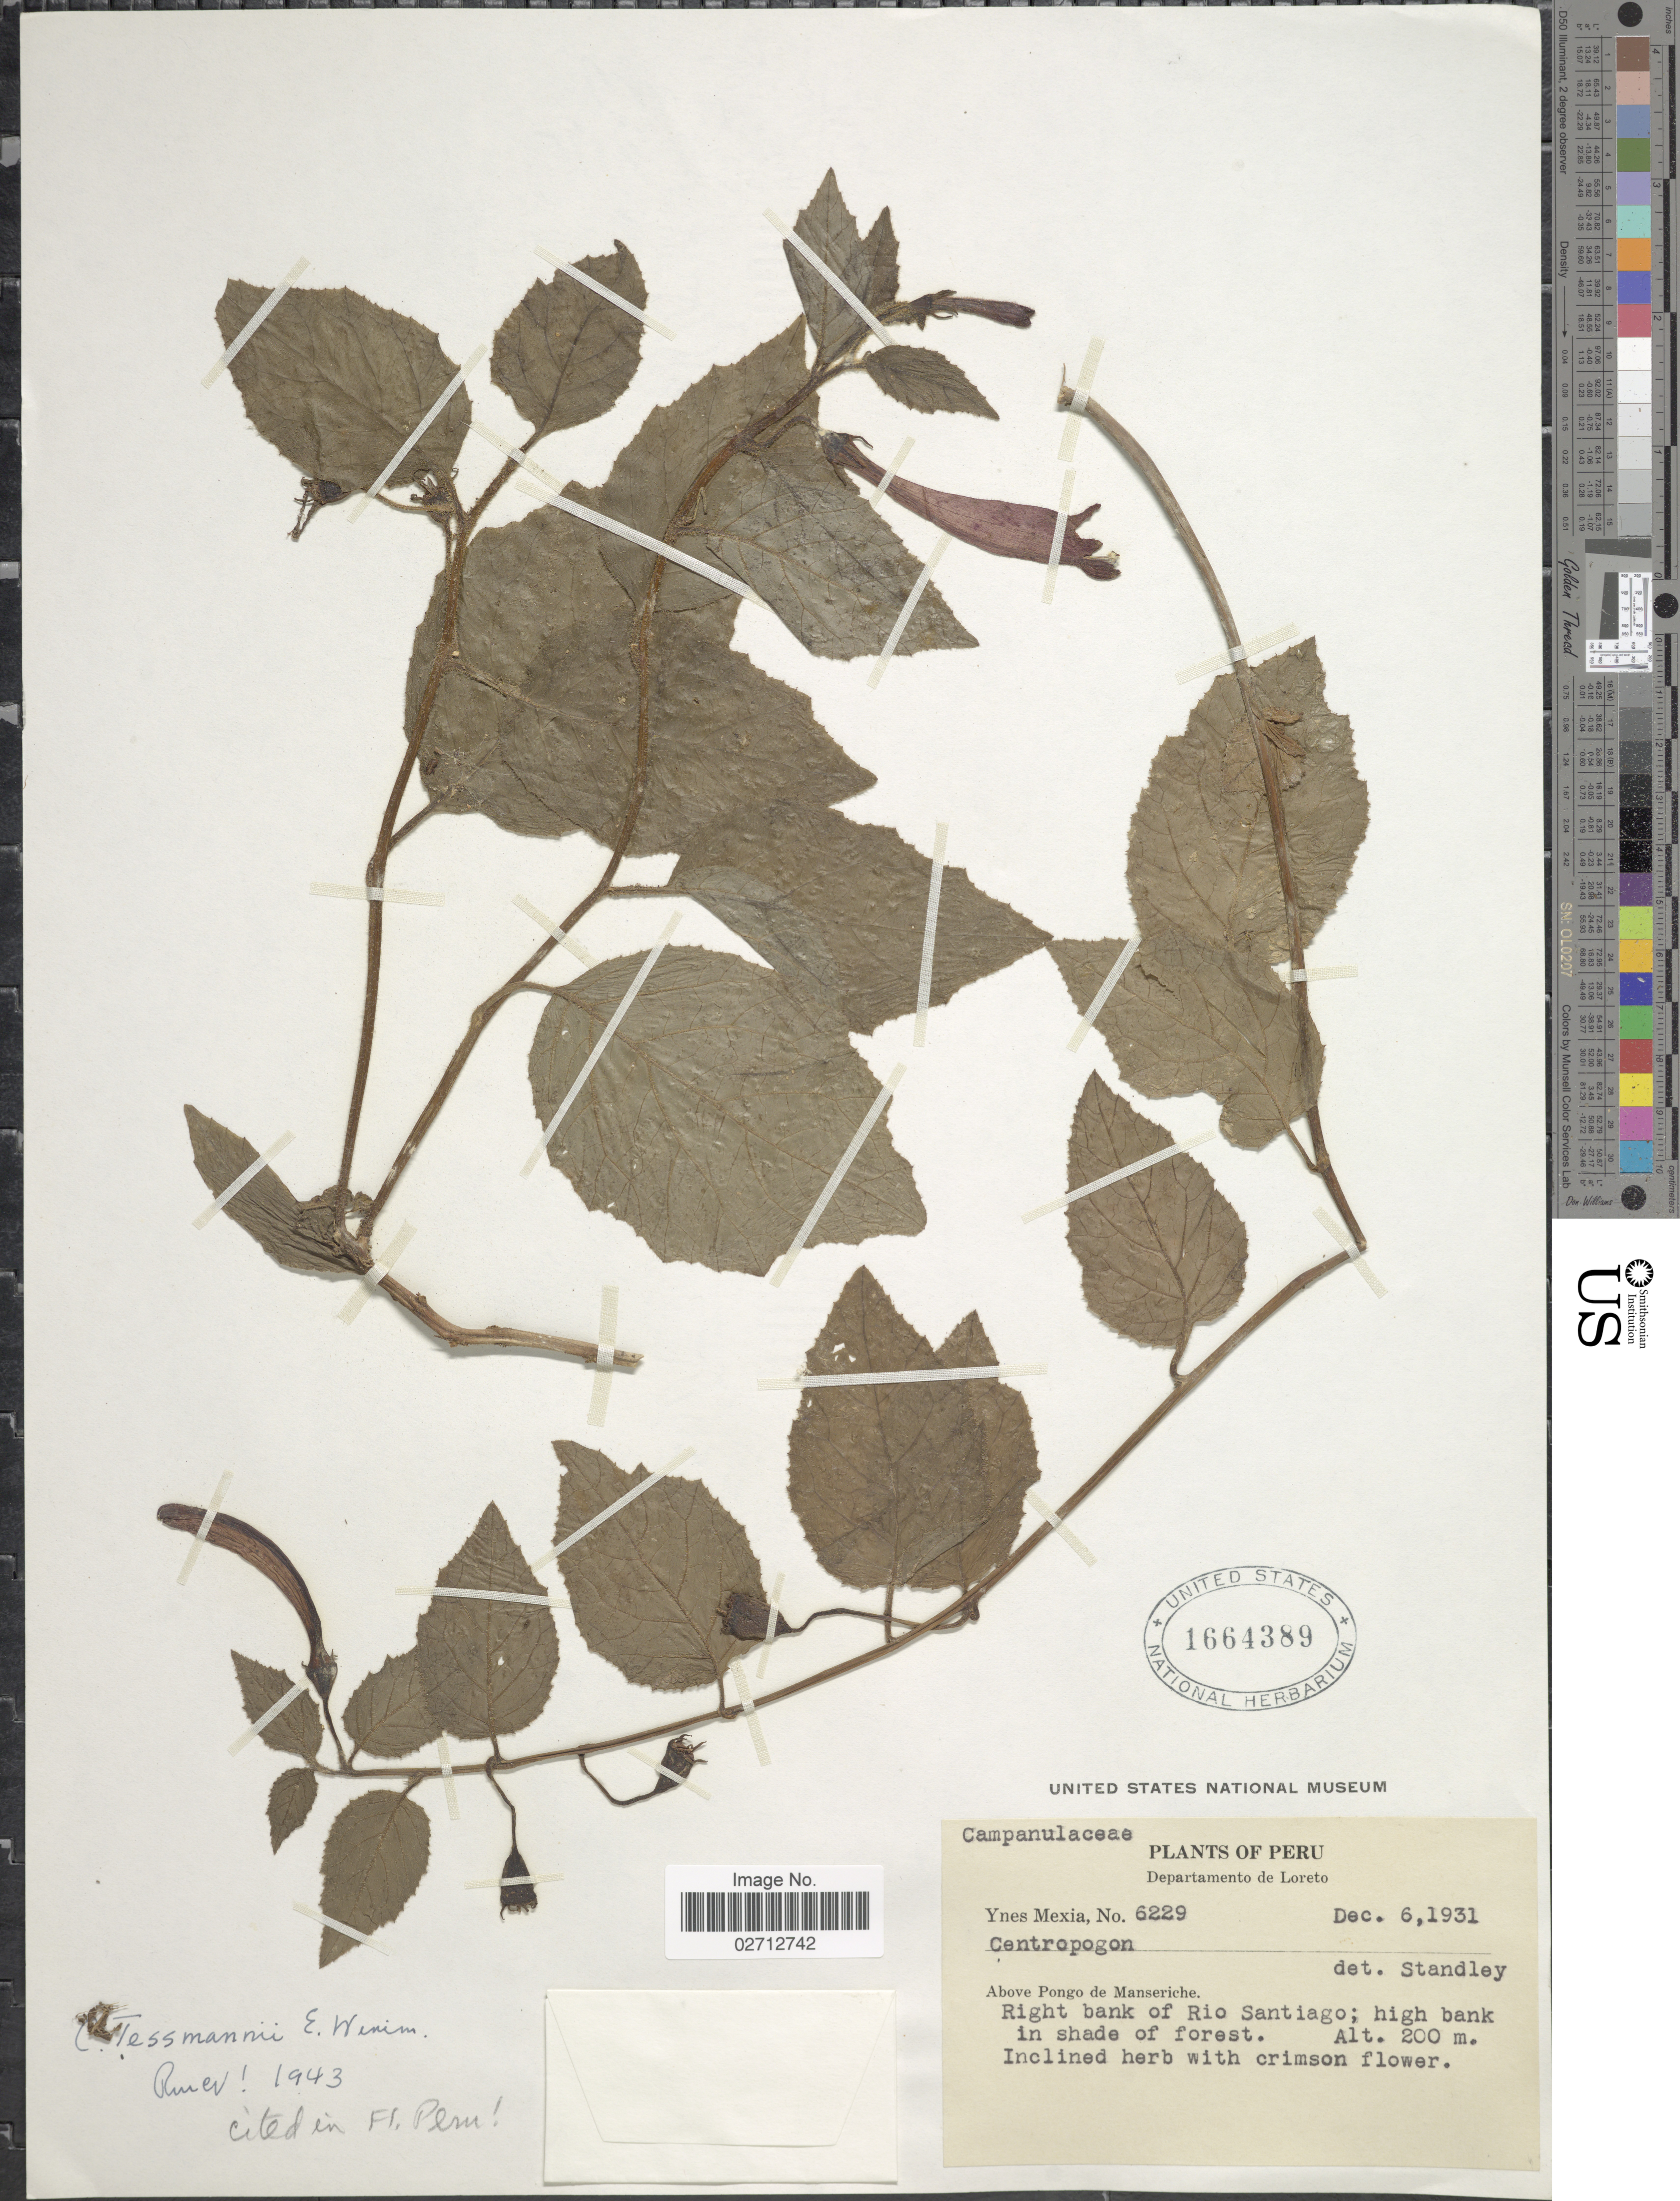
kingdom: Plantae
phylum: Tracheophyta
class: Magnoliopsida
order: Asterales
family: Campanulaceae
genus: Centropogon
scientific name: Centropogon tessmannii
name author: E. Wimm.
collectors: Y. Mexia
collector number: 6229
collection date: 1931-12-06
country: Peru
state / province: Loreto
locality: Above Pongo de Manseriche. Right bank of Rio Santiago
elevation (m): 200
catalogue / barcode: US 1664389